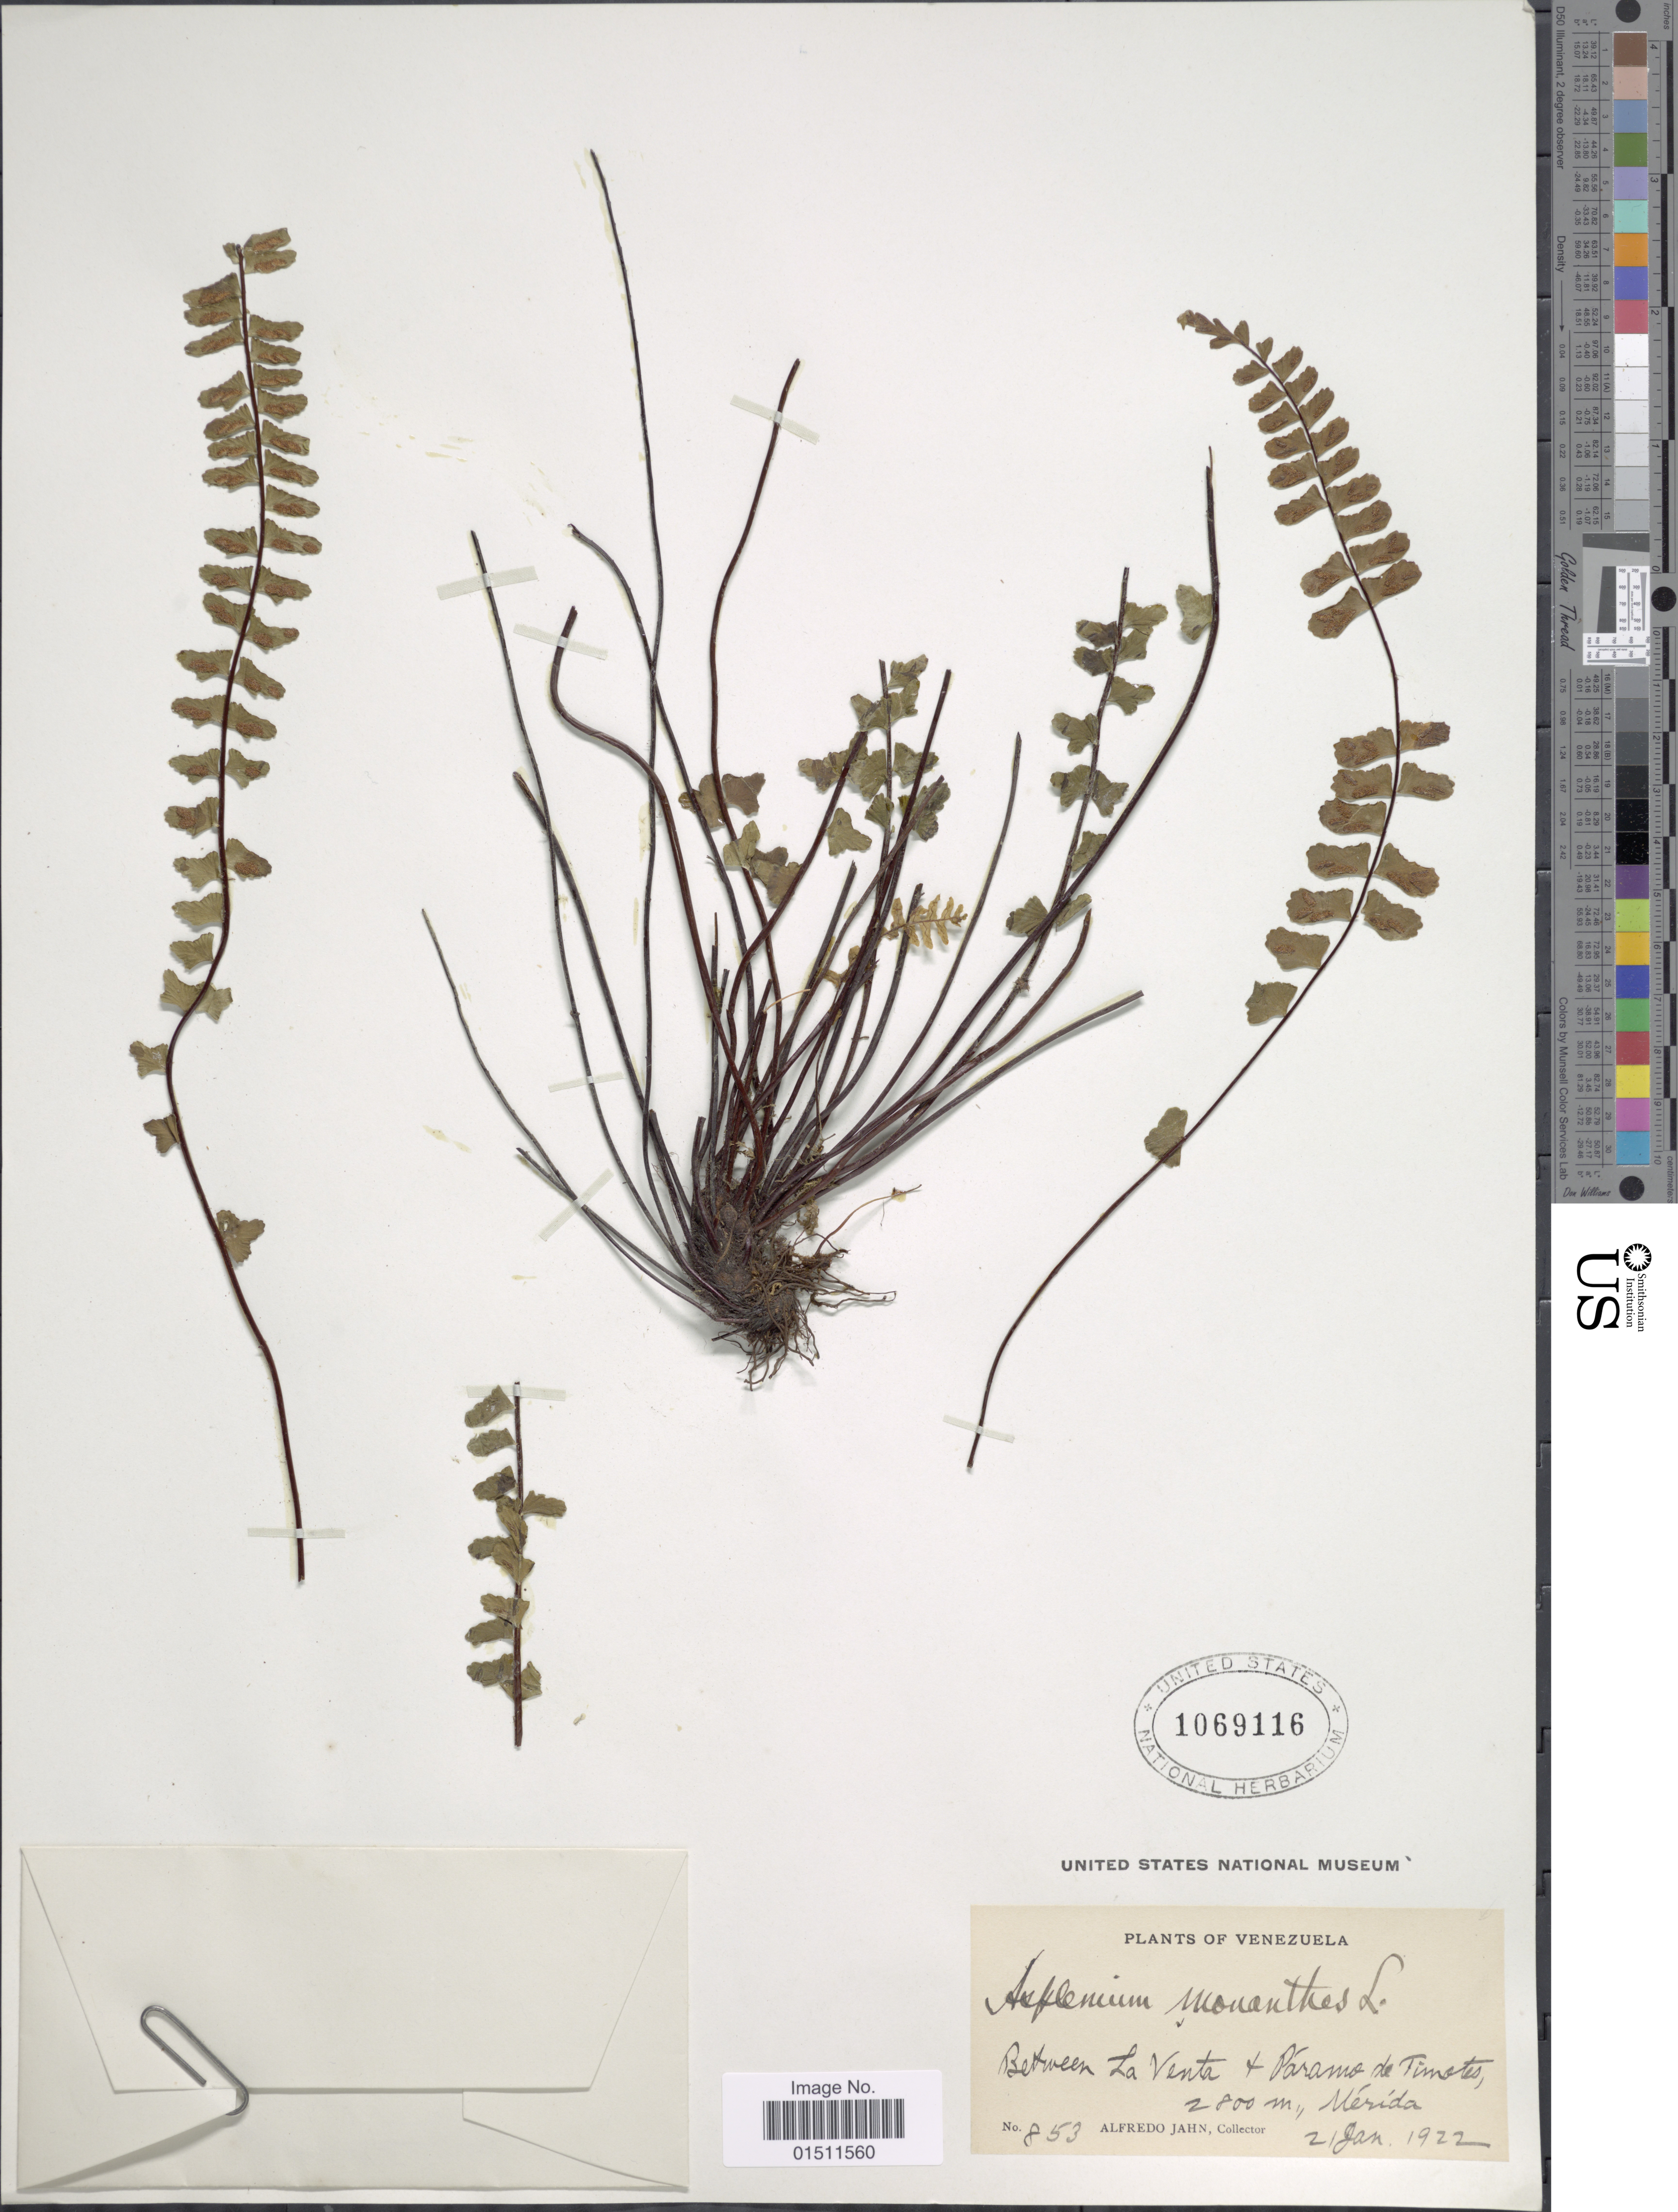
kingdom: Plantae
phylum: Tracheophyta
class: Polypodiopsida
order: Polypodiales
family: Aspleniaceae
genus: Asplenium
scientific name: Asplenium monanthes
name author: L.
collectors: A. Jahn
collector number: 853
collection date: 1922-01-21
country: Venezuela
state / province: Mérida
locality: Between La Venta & Paramo de Timotes, Merida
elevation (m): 2800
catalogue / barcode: US 1069116